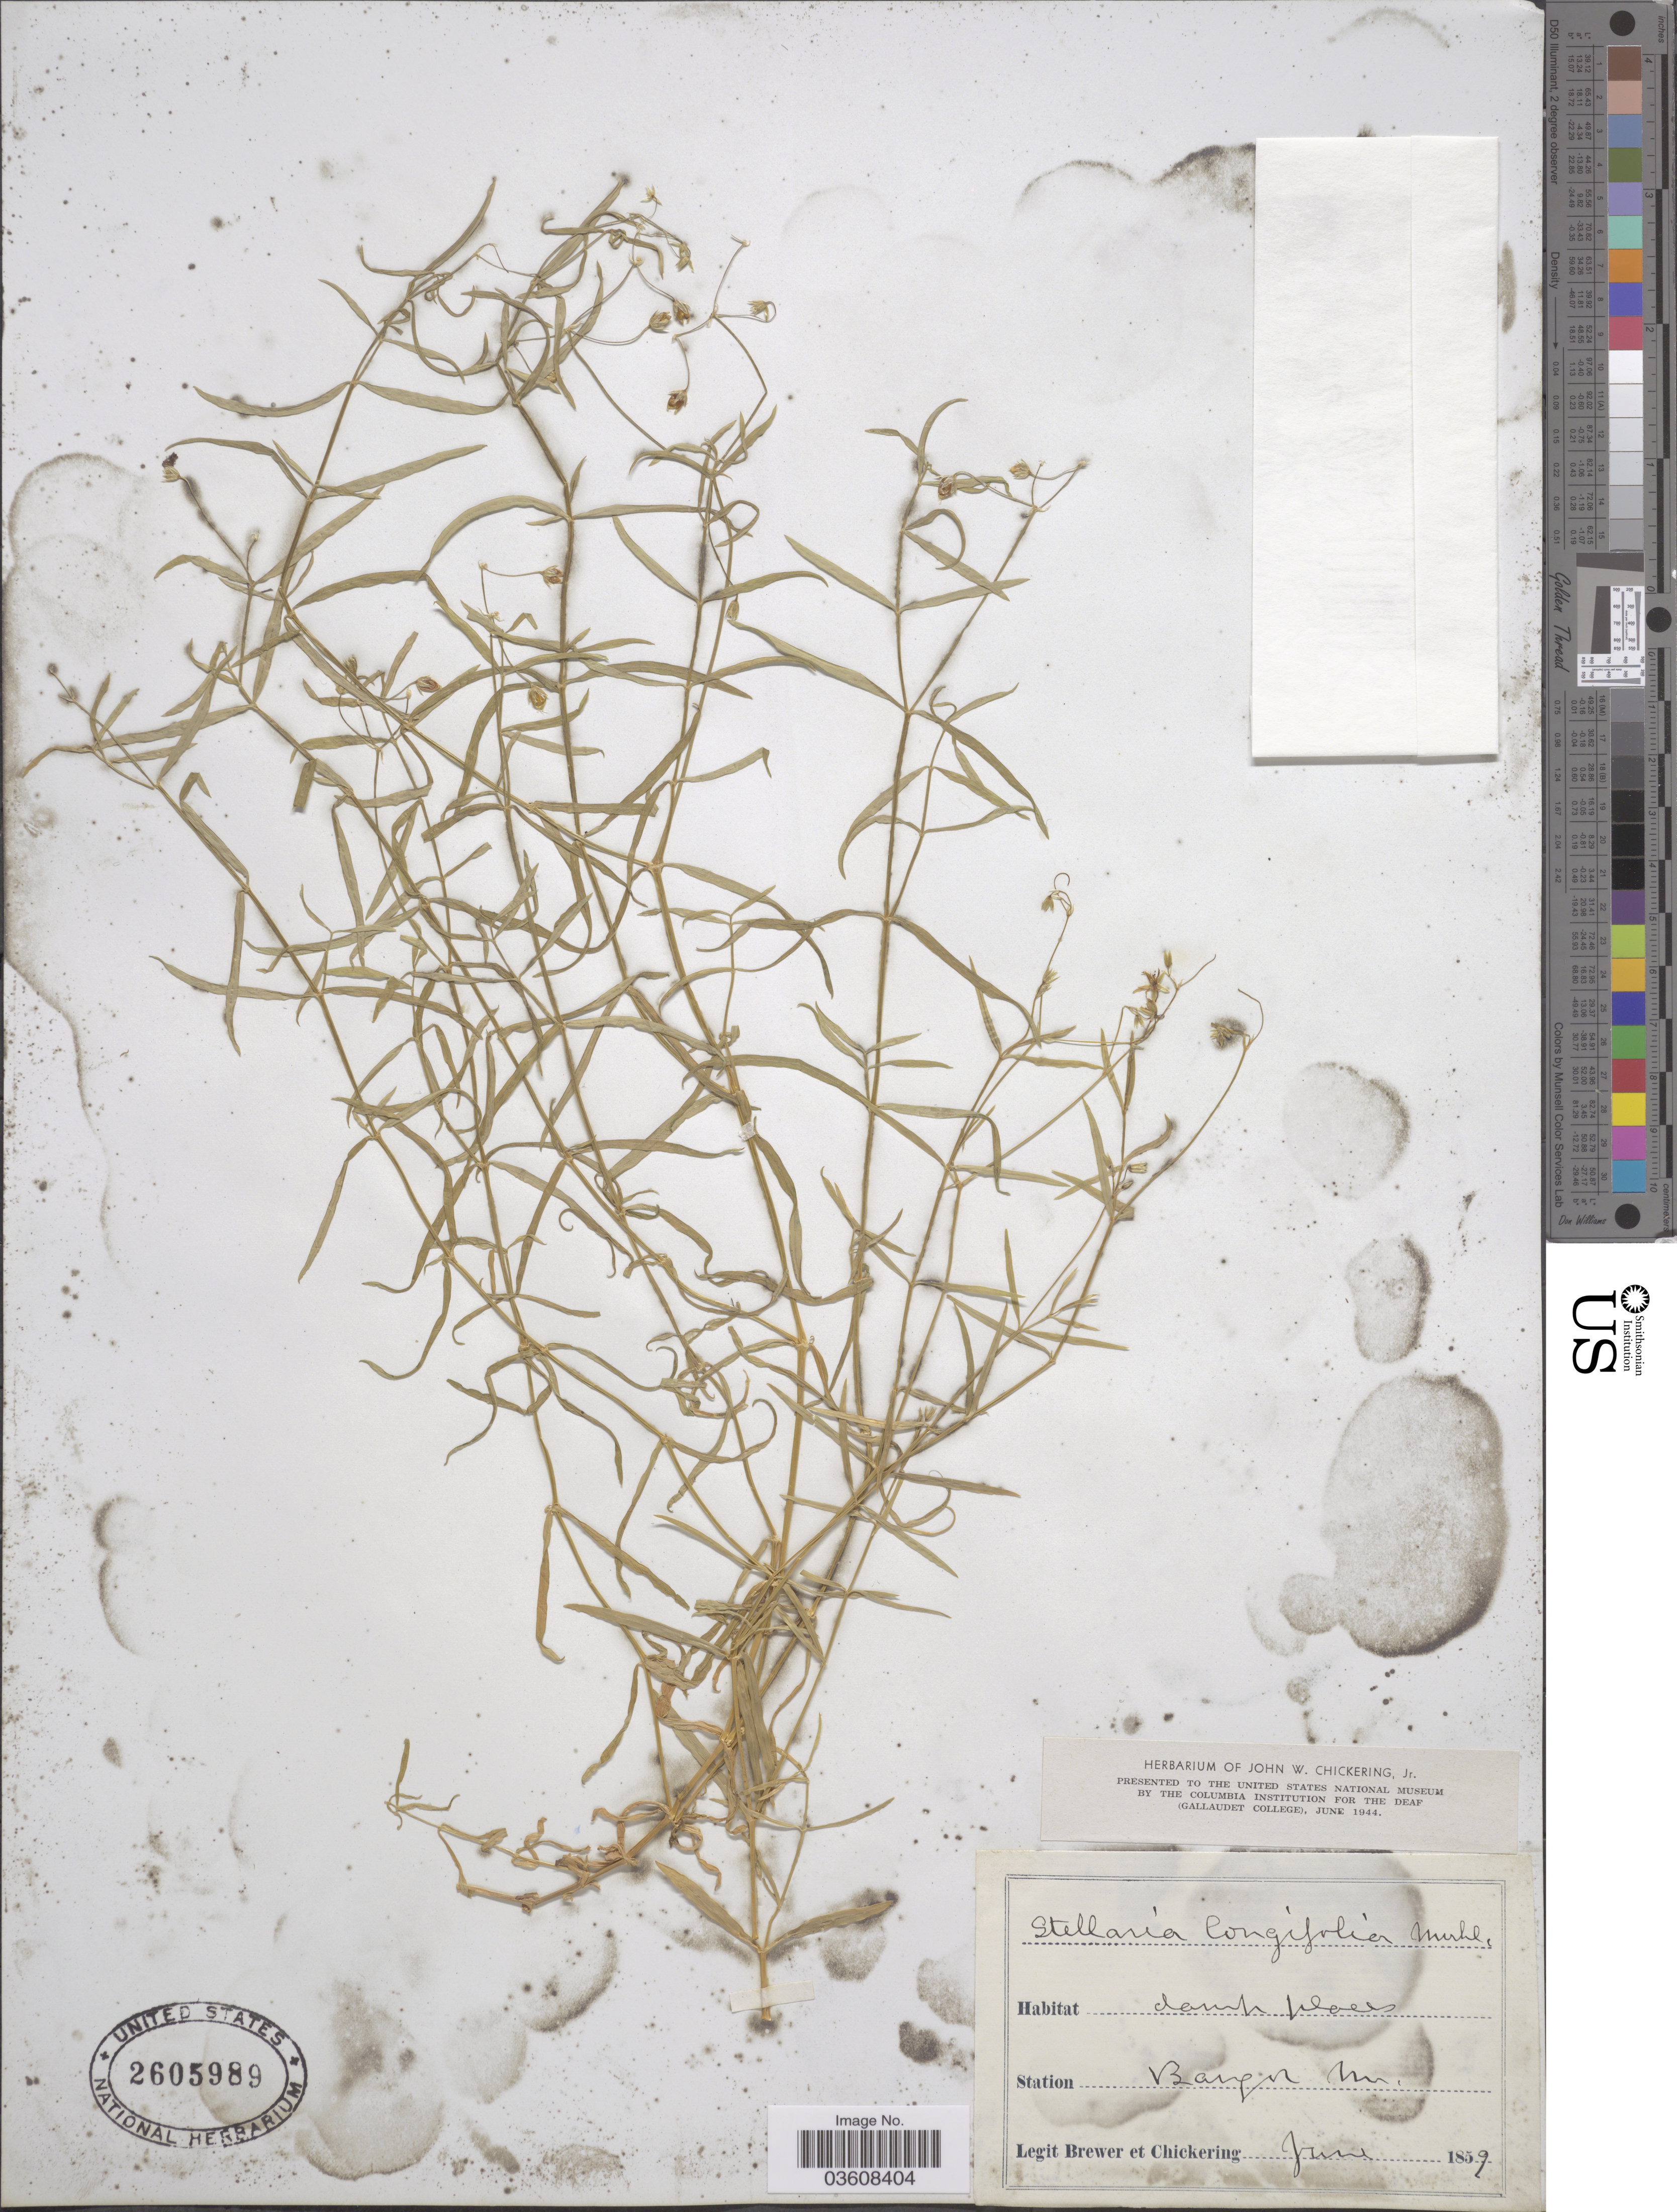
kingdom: Plantae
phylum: Tracheophyta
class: Magnoliopsida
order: Caryophyllales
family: Caryophyllaceae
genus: Stellaria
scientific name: Stellaria longifolia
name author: Muhl. ex Willd.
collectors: -. Brewer & J. Chickering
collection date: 1859-06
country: United States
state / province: Maine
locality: Station Bangor, Me.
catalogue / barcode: US 2605989